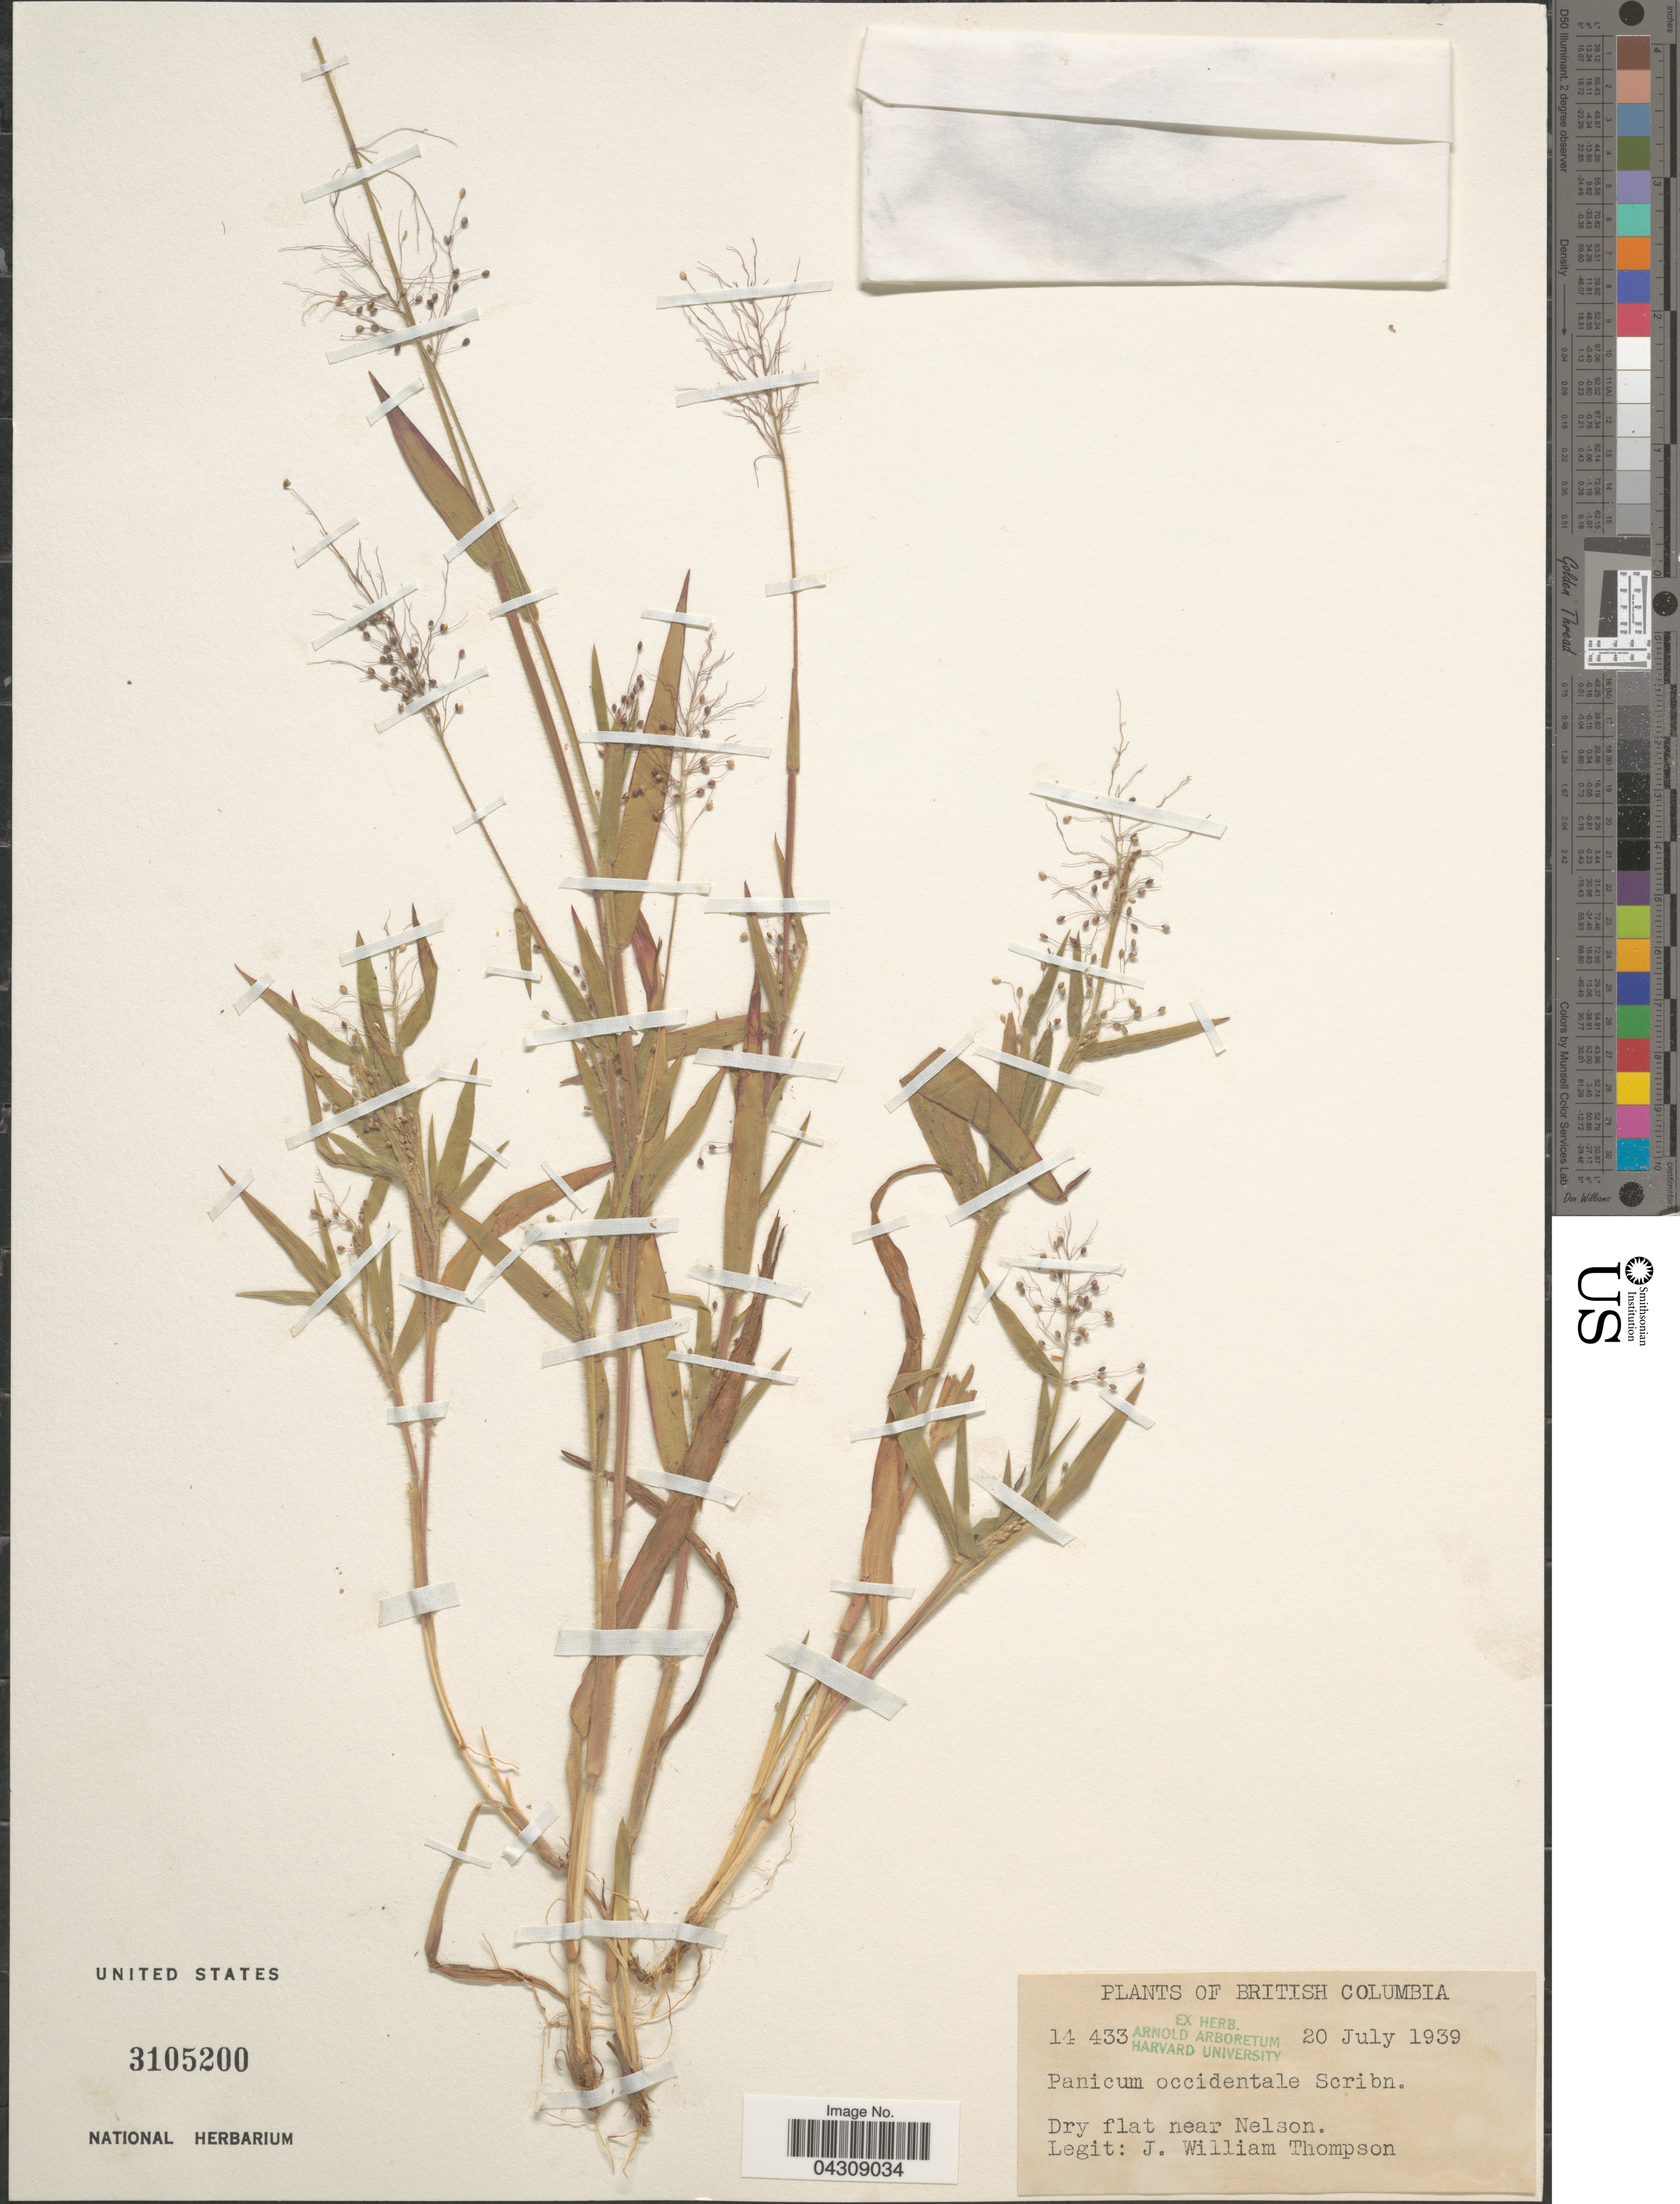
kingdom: Plantae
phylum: Tracheophyta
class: Liliopsida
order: Poales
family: Poaceae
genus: Dichanthelium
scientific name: Dichanthelium acuminatum var. acuminatum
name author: (Sw.) Gould & C.A. Clark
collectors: J. W. Thompson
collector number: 14433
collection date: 1939-07-20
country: Canada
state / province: British Columbia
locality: Dry flat near Nelson.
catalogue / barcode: US 3105200